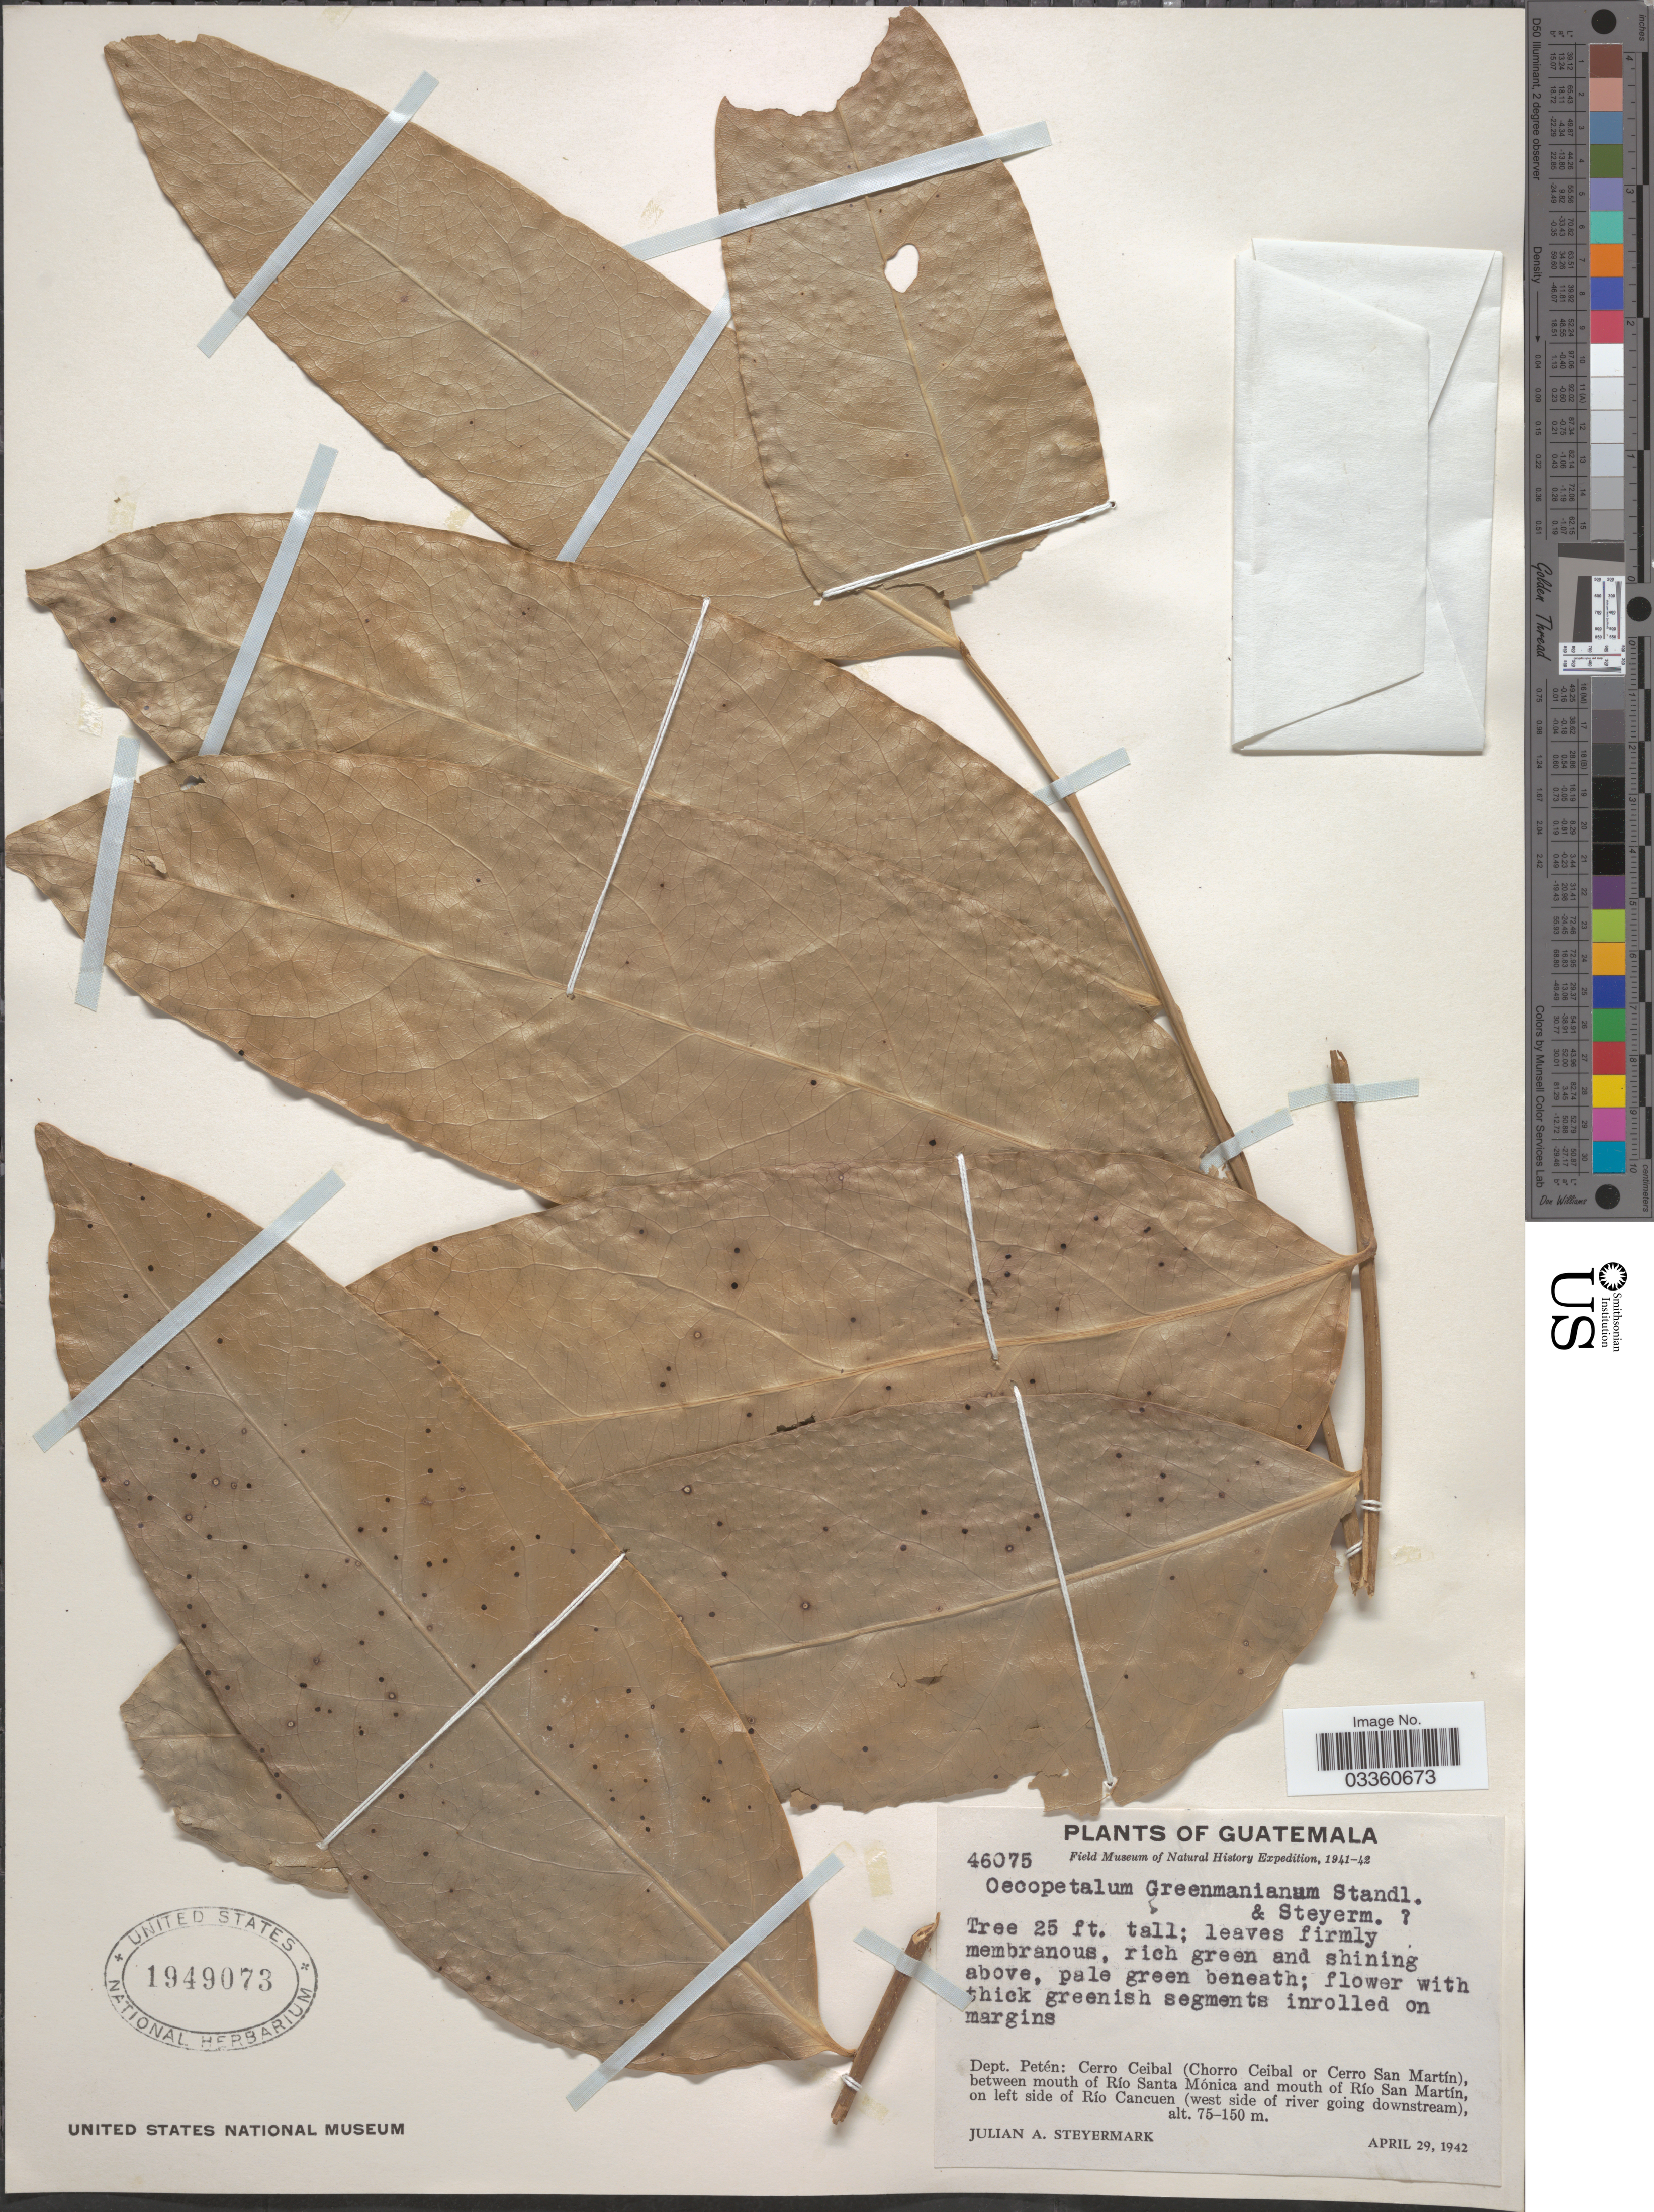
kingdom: Plantae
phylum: Tracheophyta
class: Magnoliopsida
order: Metteniusales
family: Metteniusaceae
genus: Oecopetalum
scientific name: Oecopetalum greenmanii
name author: Standl. & Steyerm.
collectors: J. Steyermark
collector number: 46075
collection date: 1942-04-29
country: Guatemala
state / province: El Petén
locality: Dept. Petén: Cerro Ceibal (Chorro Ceibal or Cerro San Martín), between mouth of Río Santa Mónica and mouth of Río San Martín, on left side of Río Cancuen (west side of river going downstream).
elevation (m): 75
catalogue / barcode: US 1949073